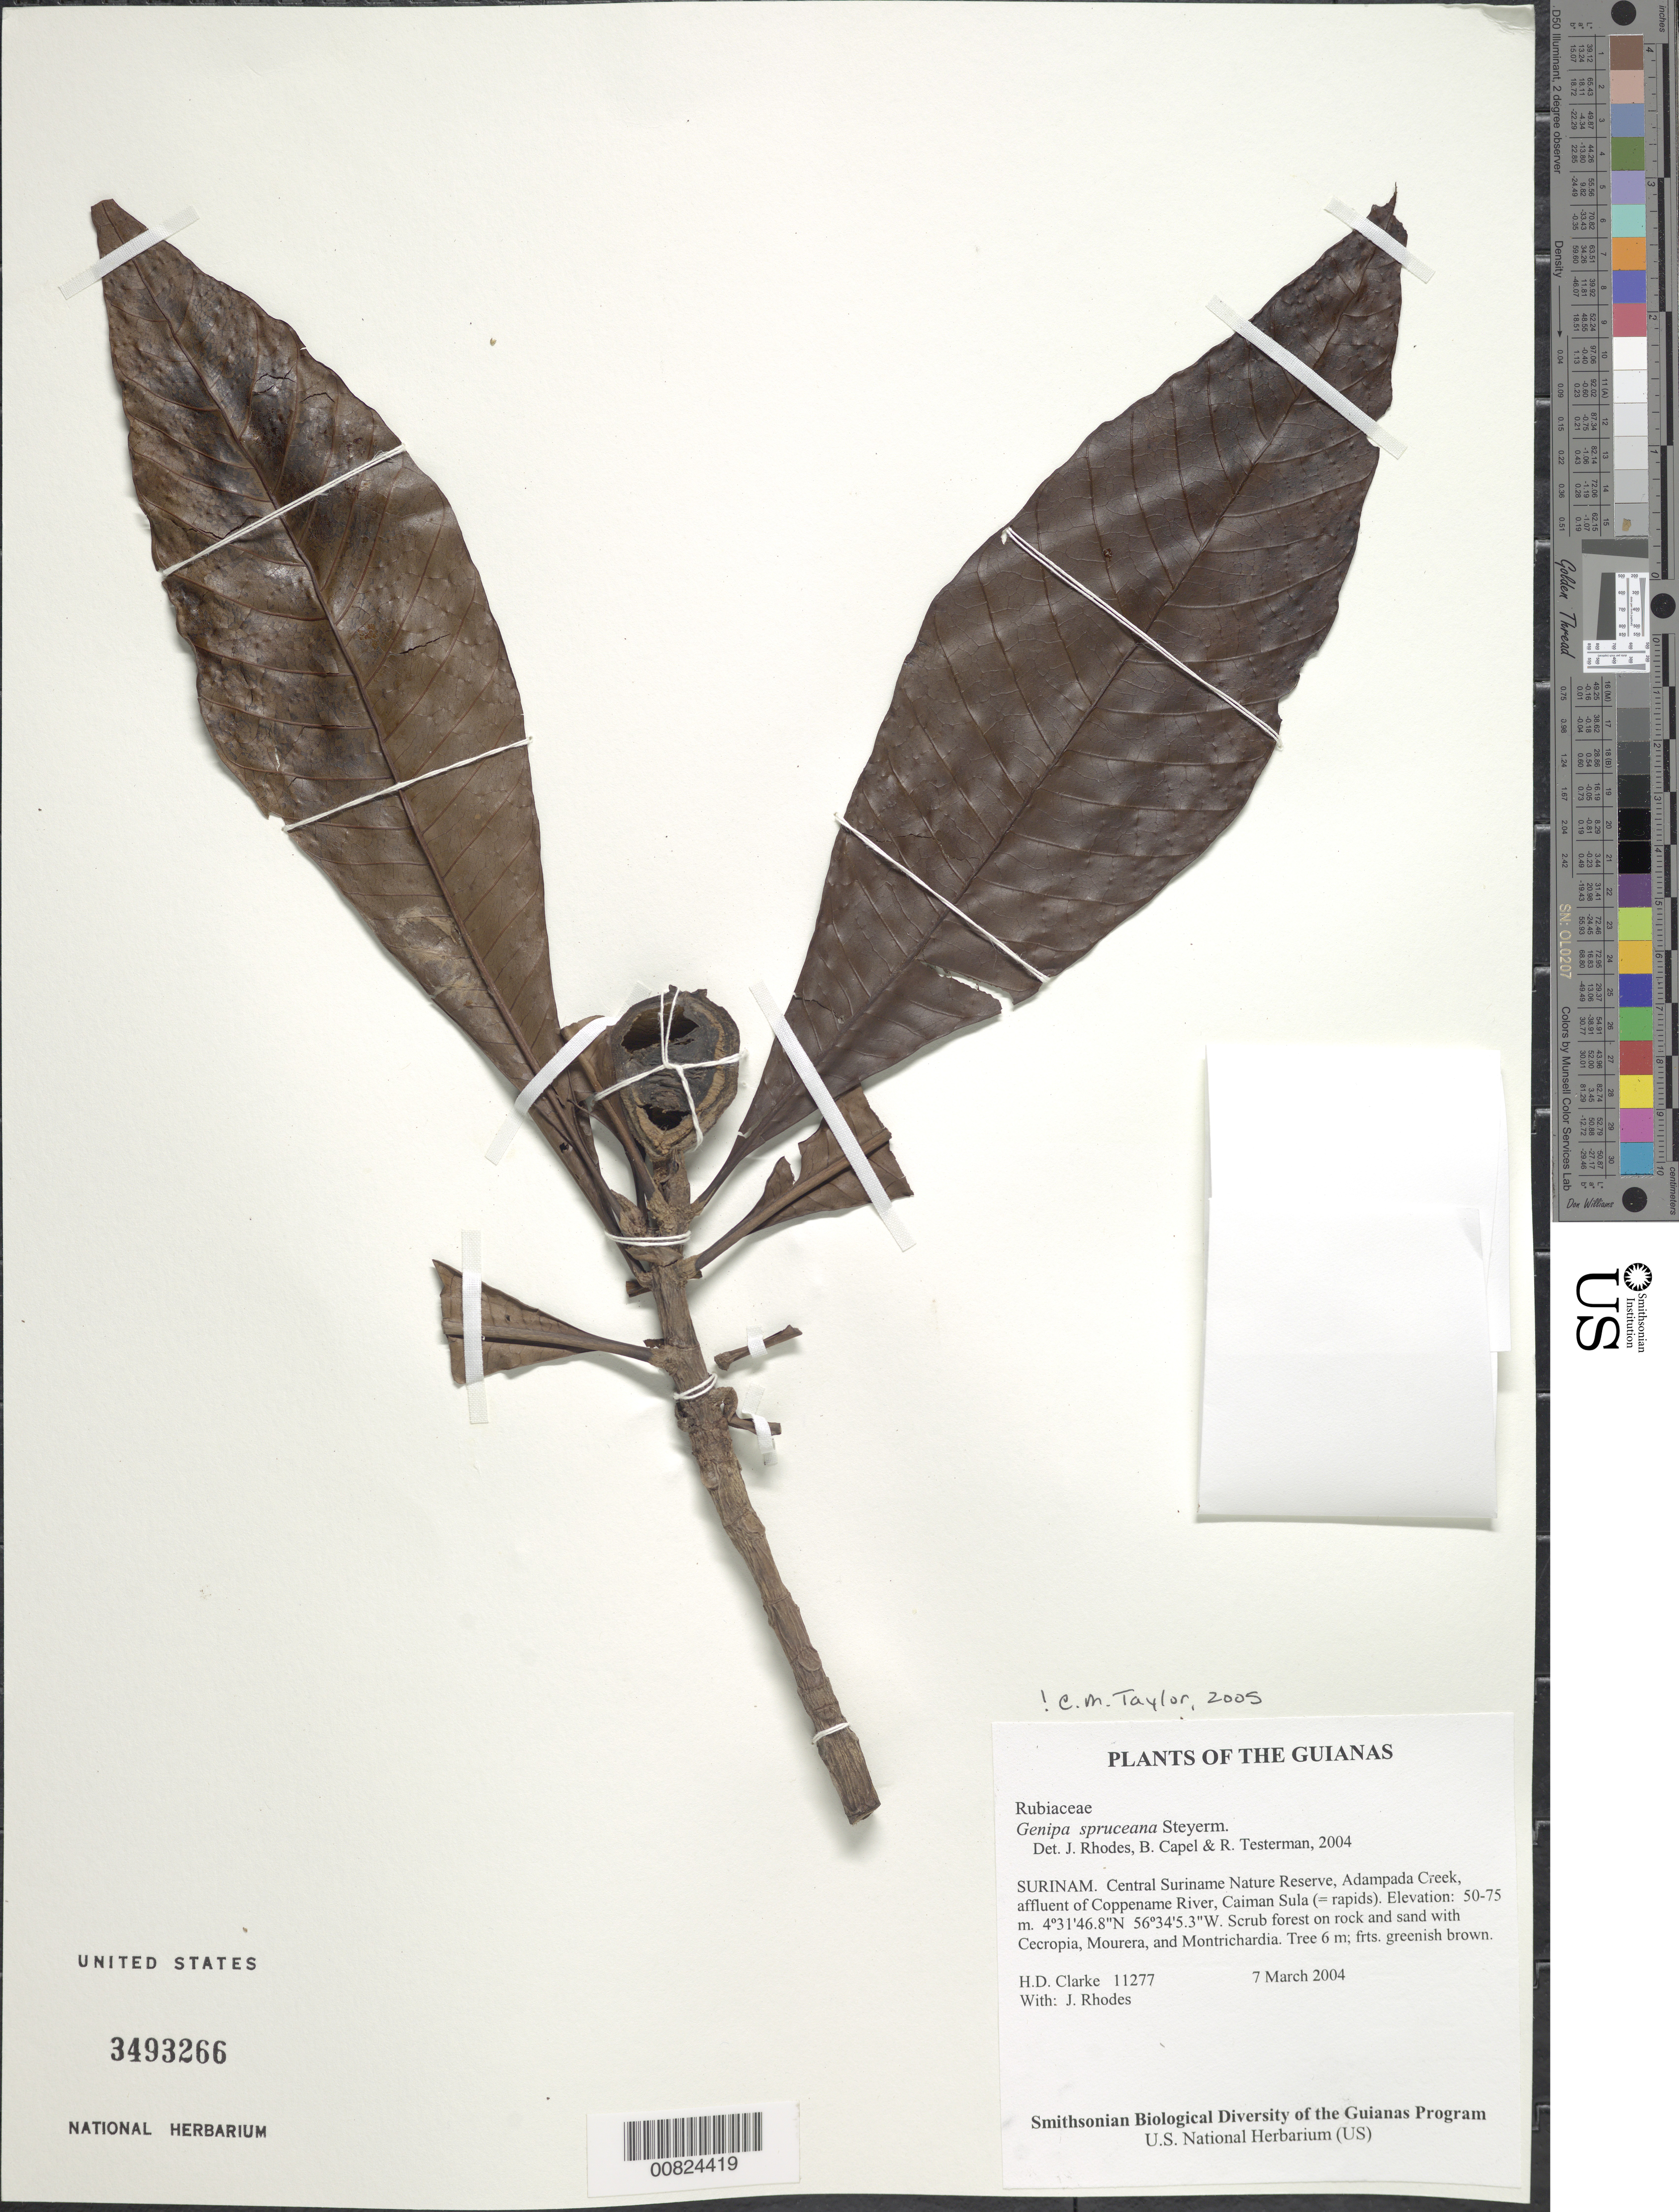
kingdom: Plantae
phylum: Tracheophyta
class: Magnoliopsida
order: Gentianales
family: Rubiaceae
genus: Genipa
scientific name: Genipa spruceana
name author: Steyerm.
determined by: Taylor, Charlotte M.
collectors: H. D. Clarke & J. Rhodes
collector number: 11277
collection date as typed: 7 March 2004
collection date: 2004-03-07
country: Suriname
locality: Central Suriname Nature Reserve, Adampada Creek, affluent of Coppename River, Caiman Sula (= rapids)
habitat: Scrub forest on rock and sand with Cecropia, Mourera, and Montrichardia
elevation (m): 50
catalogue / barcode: US 3493266